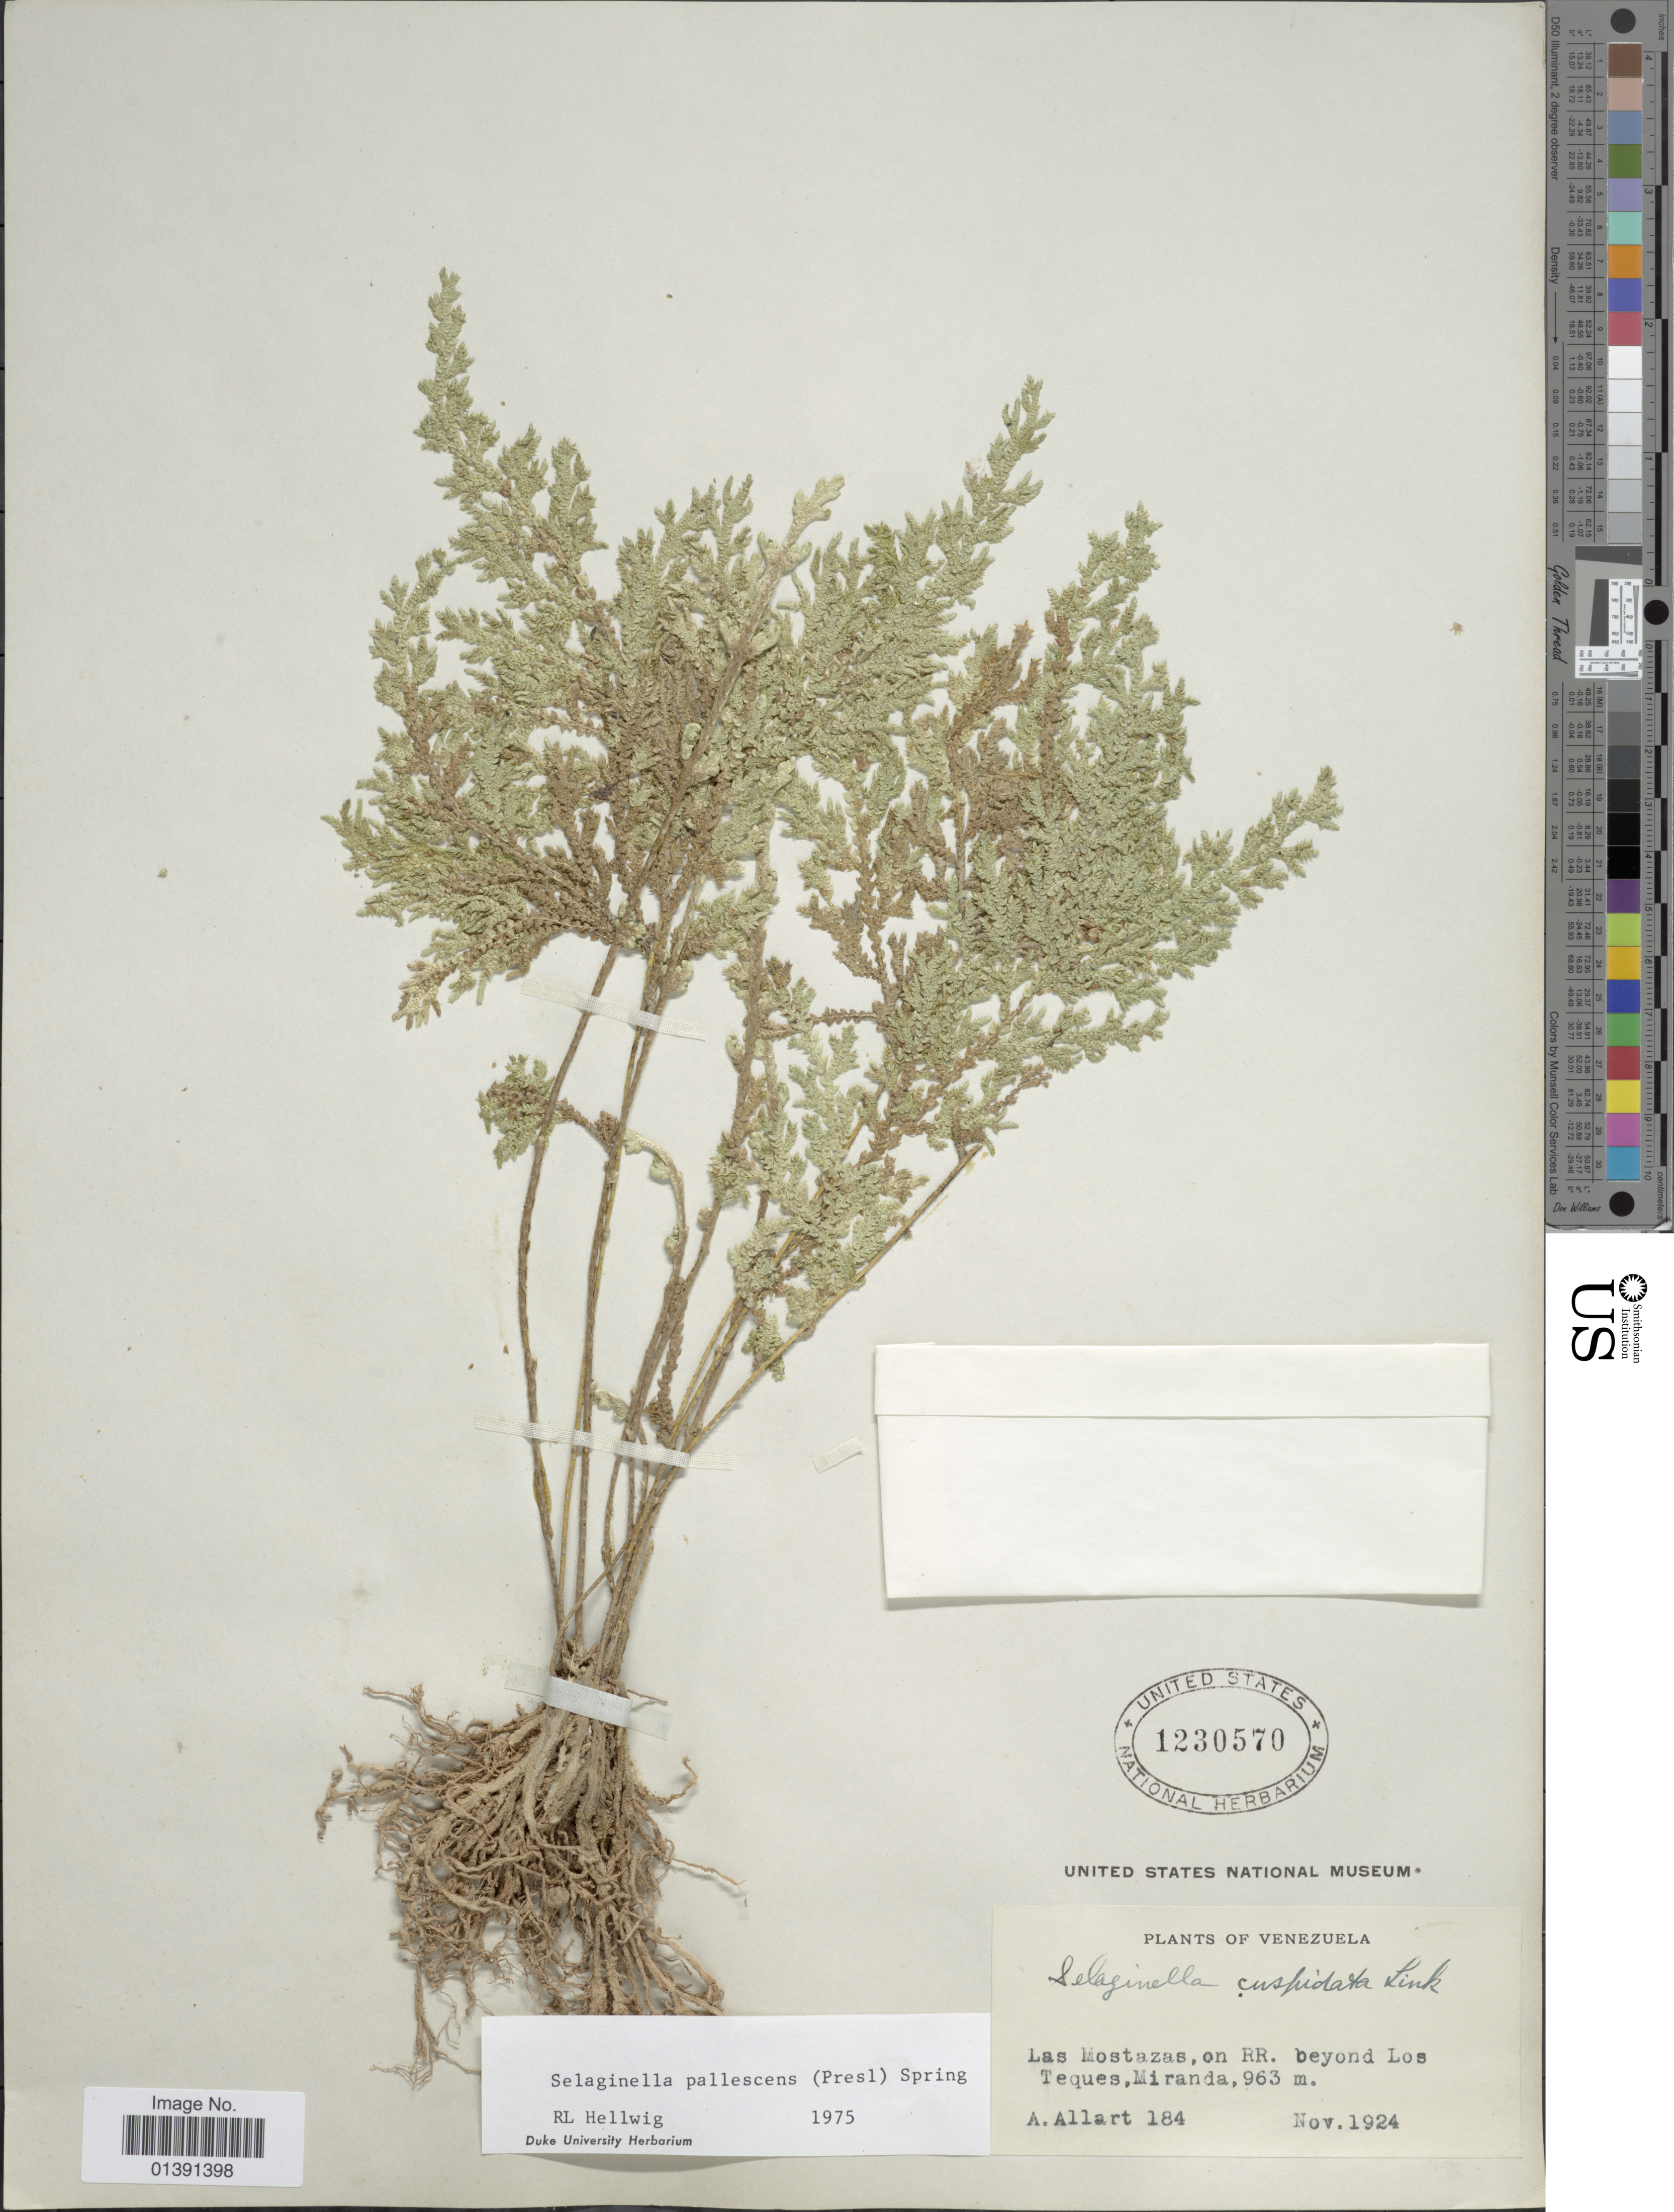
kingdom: Plantae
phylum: Tracheophyta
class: Lycopodiopsida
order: Selaginellales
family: Selaginellaceae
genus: Selaginella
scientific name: Selaginella pallescens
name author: (C. Presl) Spring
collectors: A. Allart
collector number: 184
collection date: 1924-11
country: Venezuela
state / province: Miranda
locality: Las Mostazas, on RR beyond Los Teques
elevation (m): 963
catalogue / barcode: US 1230570